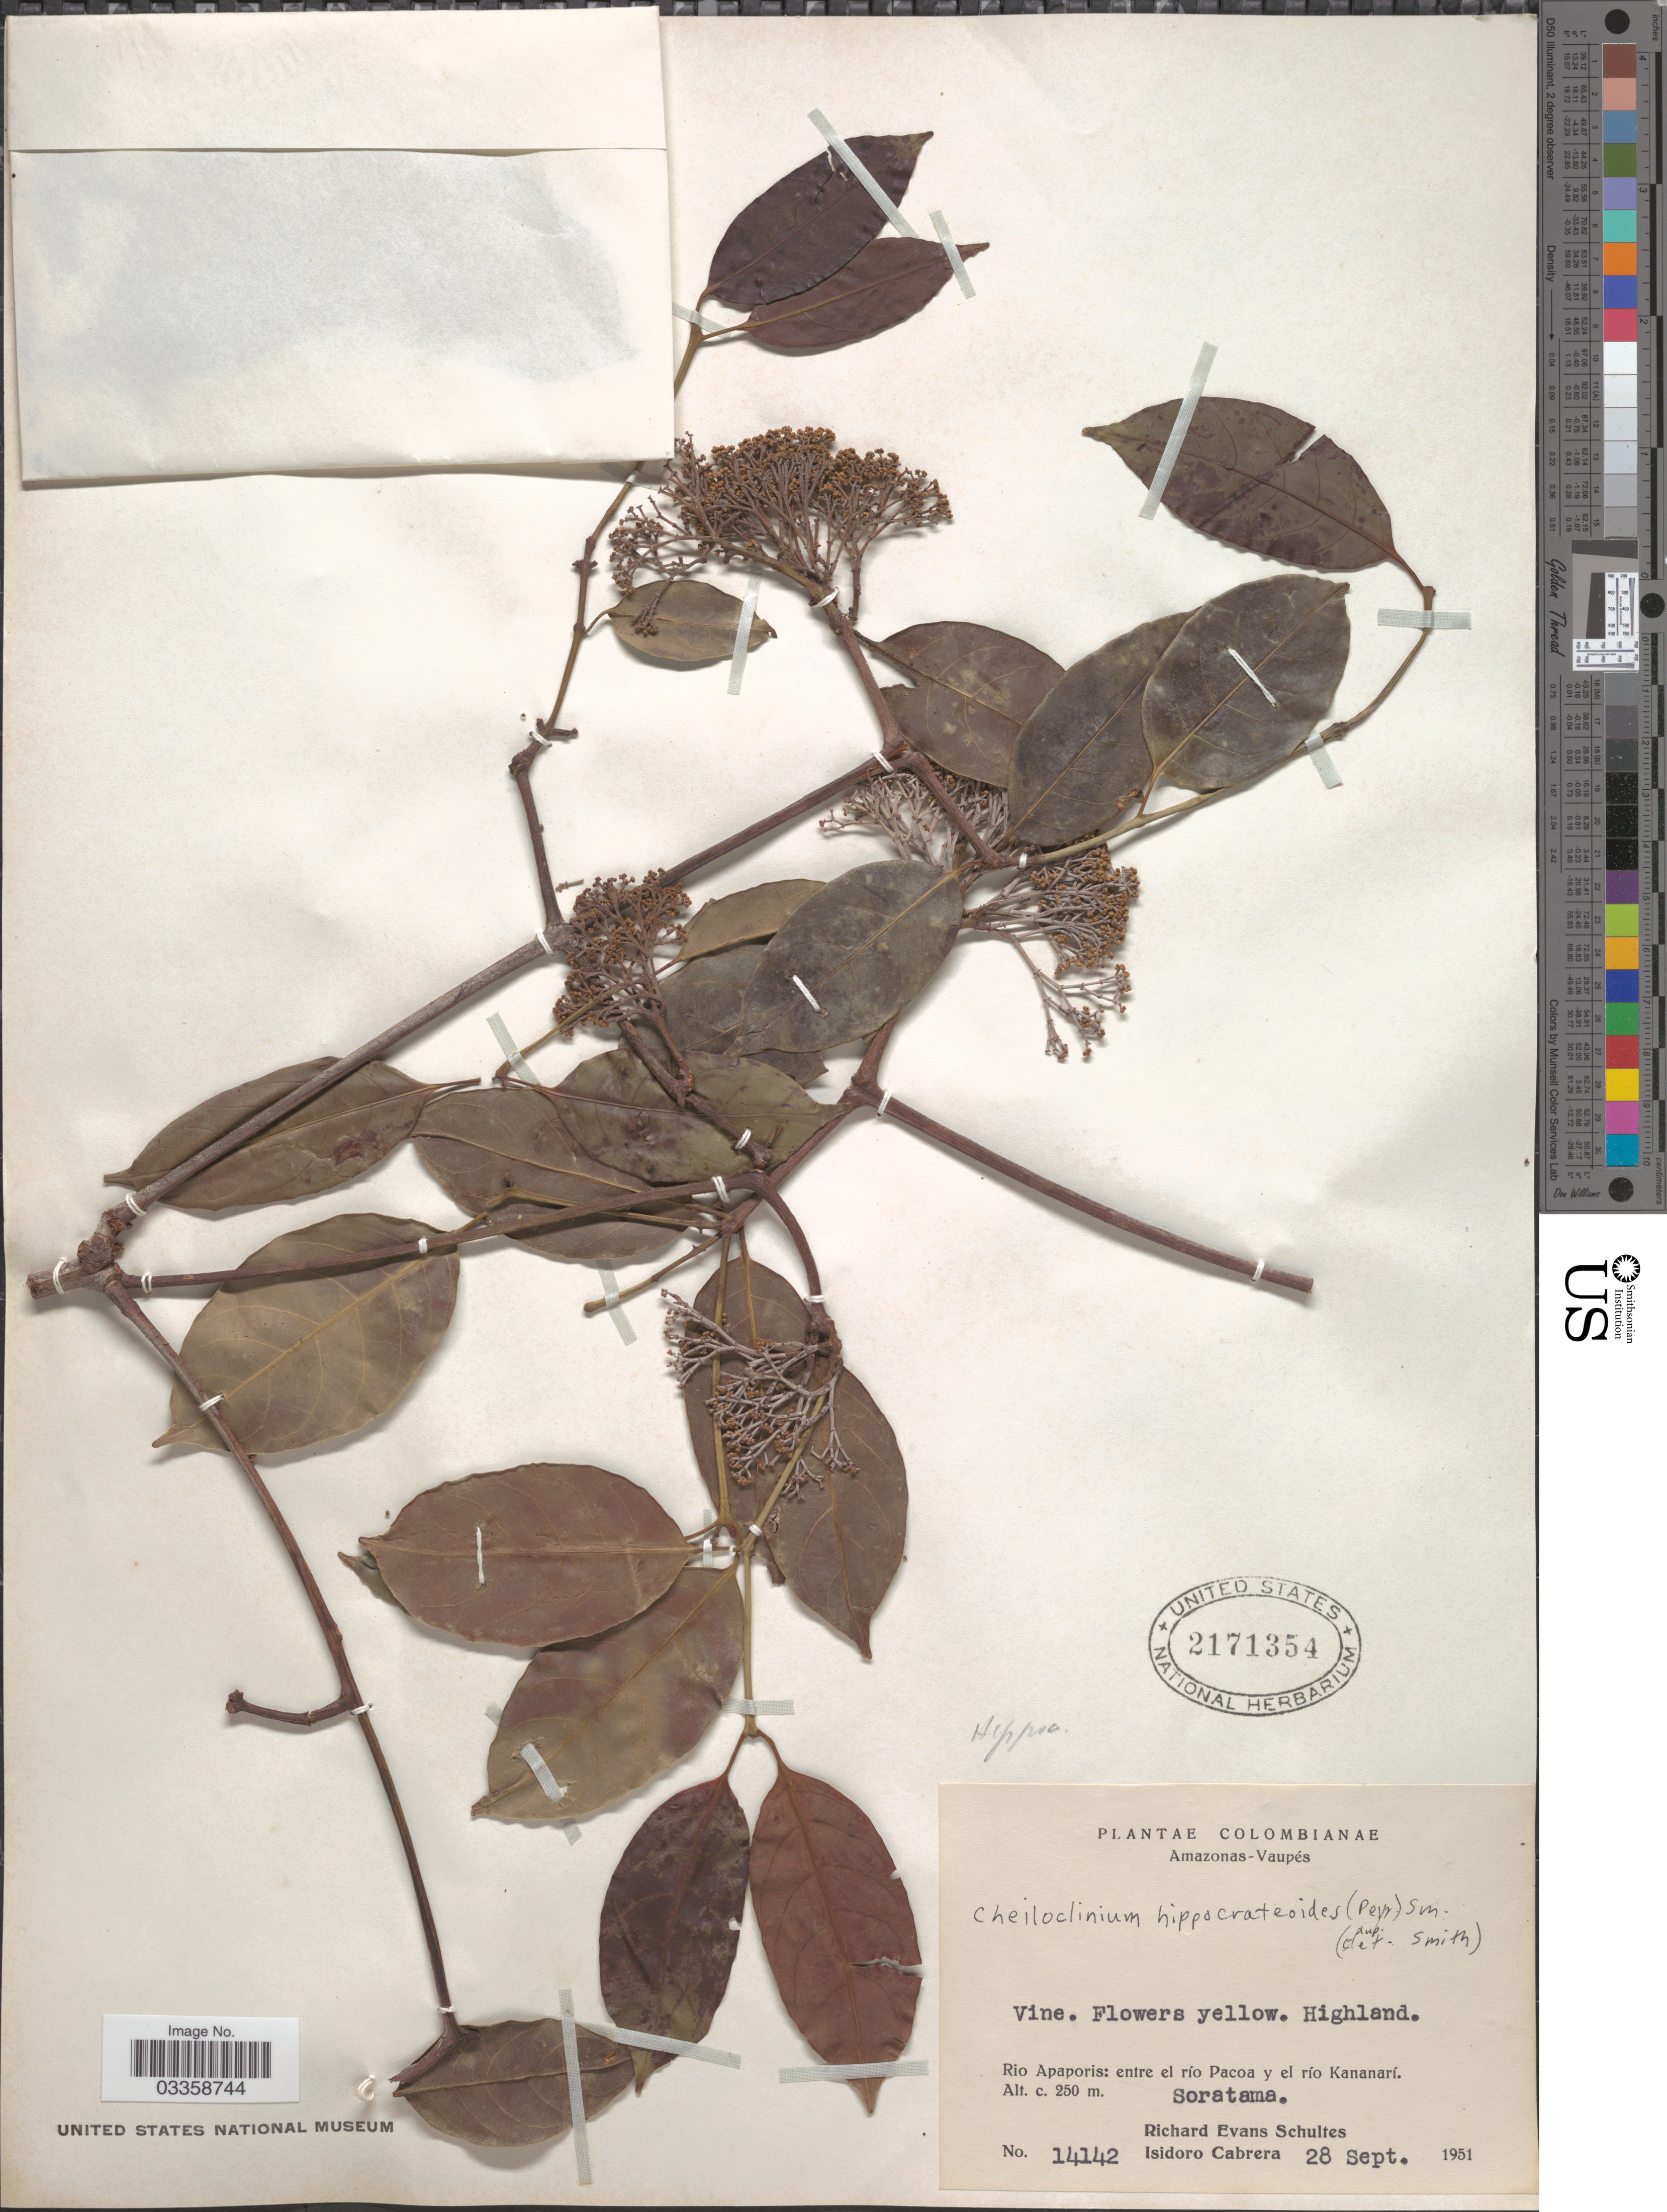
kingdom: Plantae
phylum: Tracheophyta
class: Magnoliopsida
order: Celastrales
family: Celastraceae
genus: Cheiloclinium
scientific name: Cheiloclinium hippocrateoides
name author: (Peyr.) A.C. Sm.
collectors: R. E. Schultes & I. Cabrera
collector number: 14142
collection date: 1951-09-28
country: Colombia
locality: Amazonas - Vaupés, Rio Apaporis: entre el río Pacoa y el río Kananarí, Soratama.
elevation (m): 250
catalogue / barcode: US 2171354